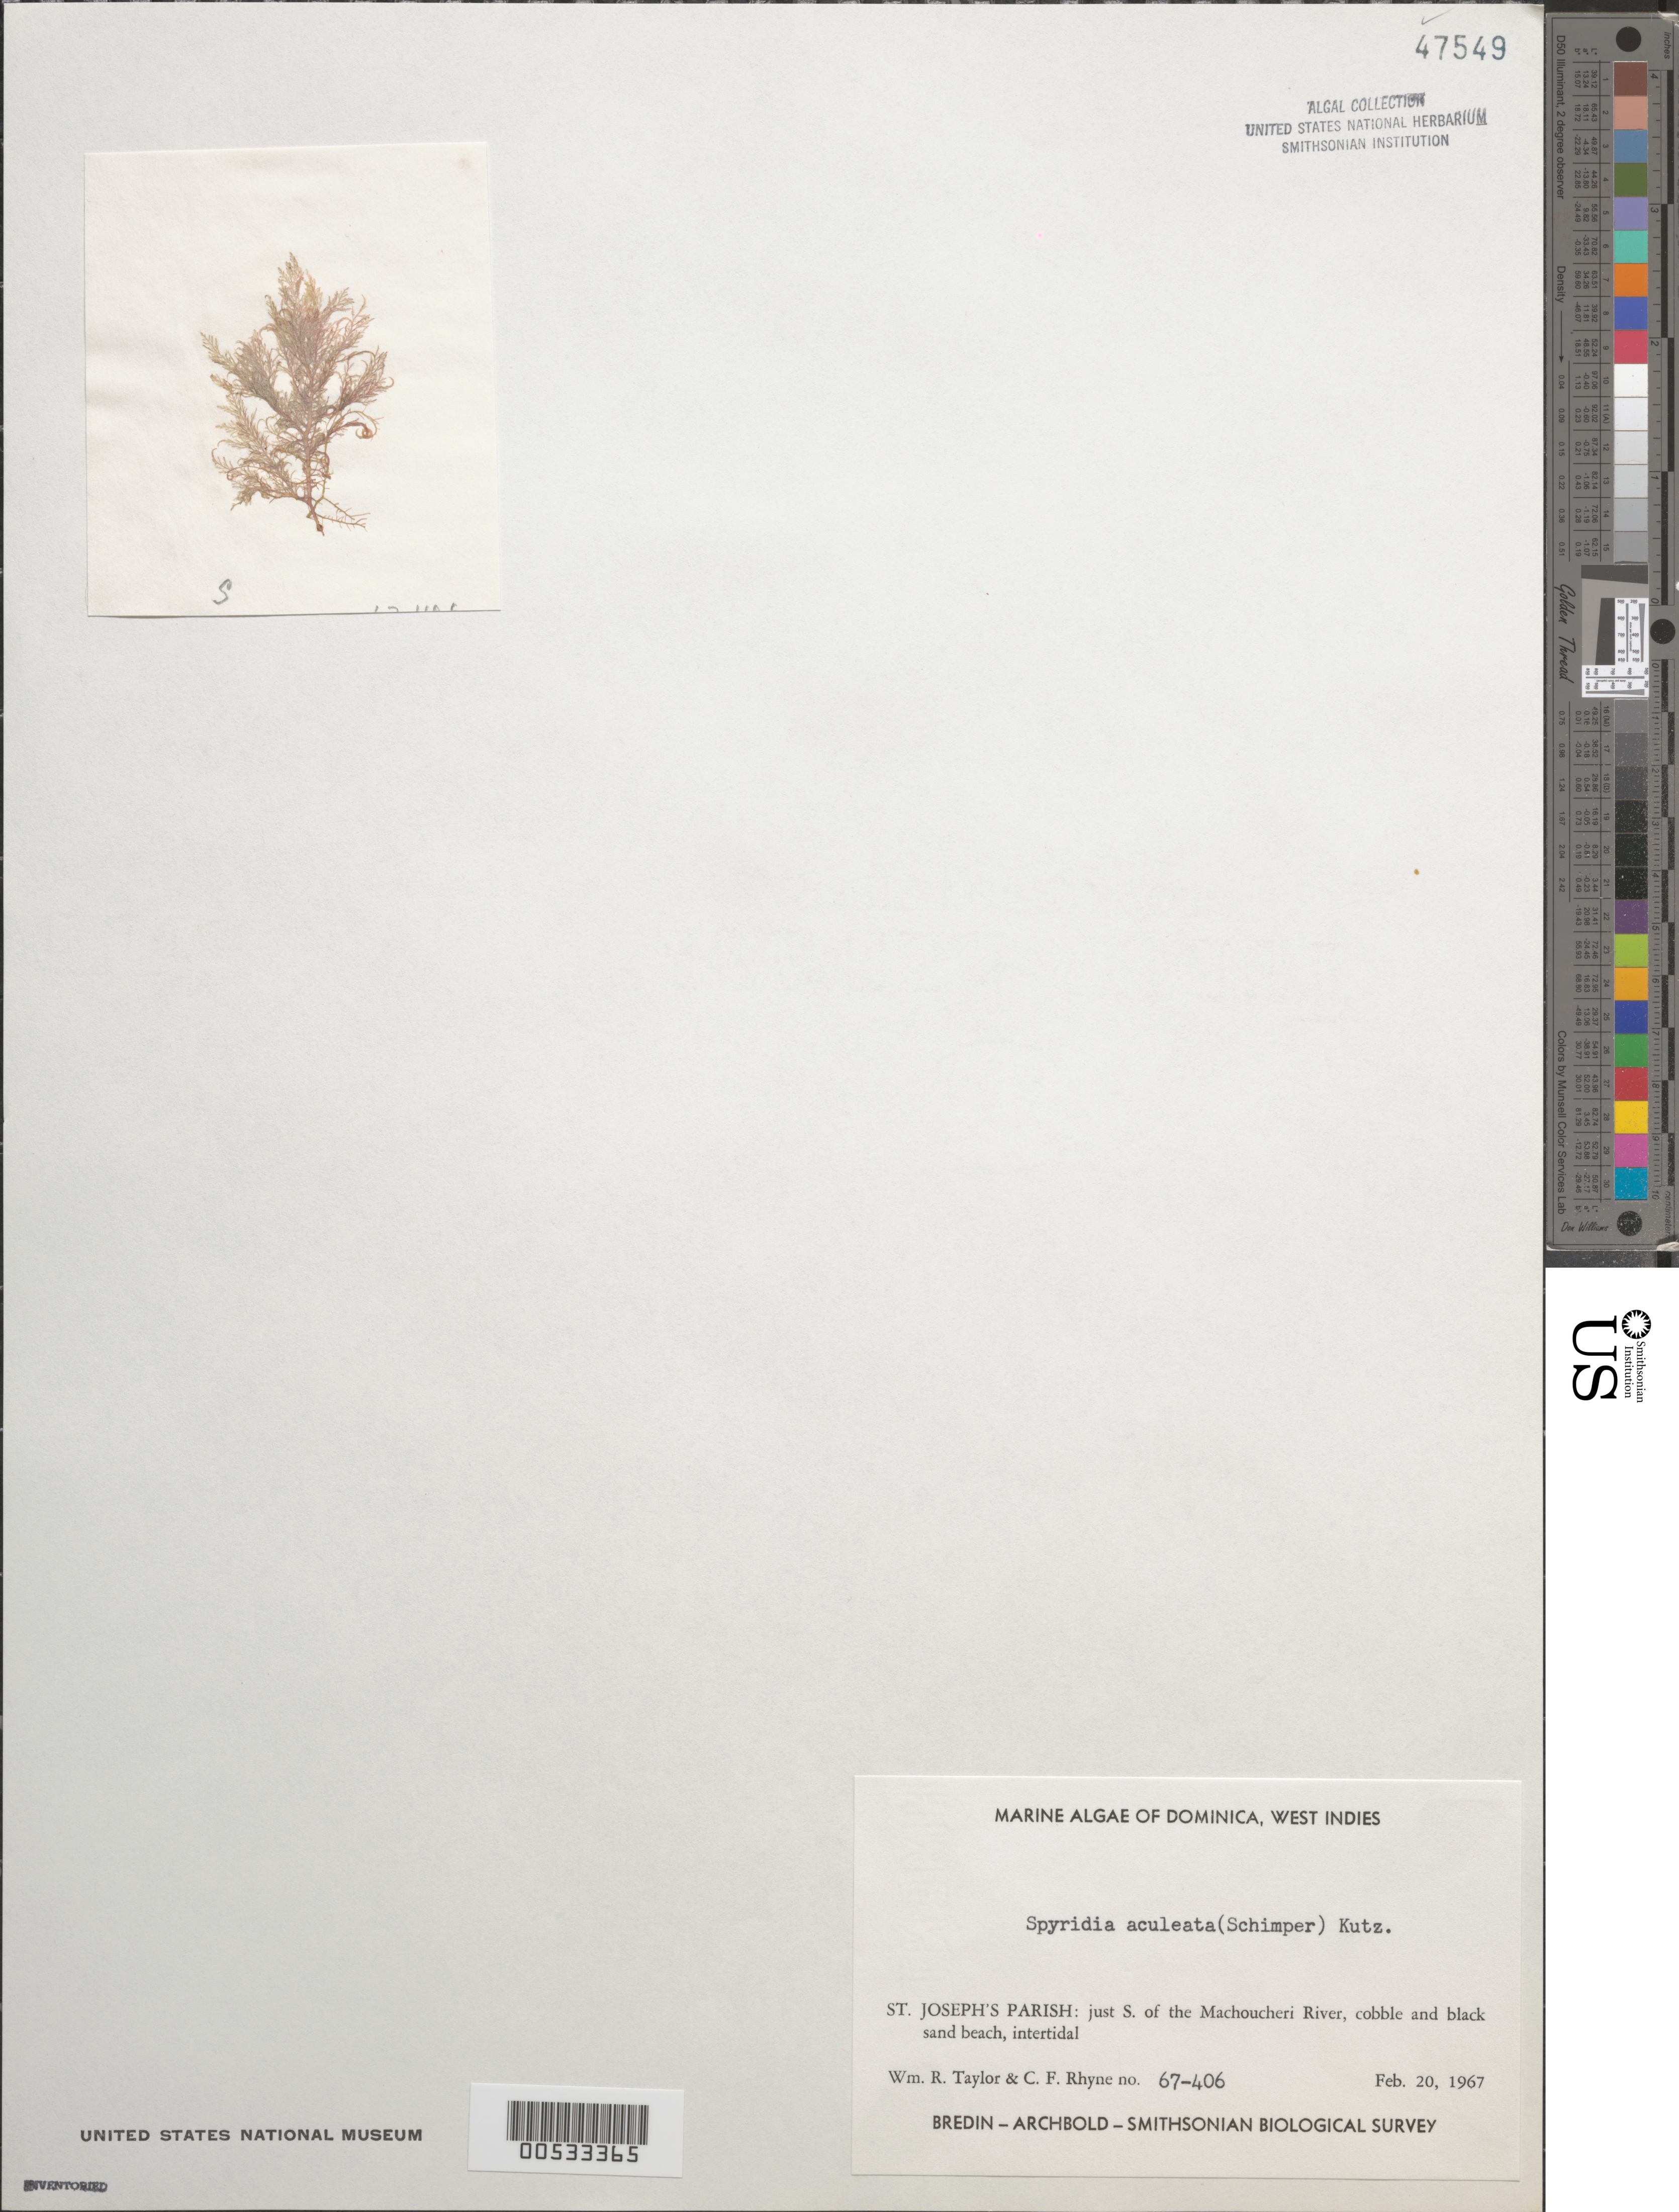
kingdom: Plantae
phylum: Rhodophyta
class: Florideophyceae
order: Ceramiales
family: Spyridiaceae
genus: Spyridia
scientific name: Spyridia aculeata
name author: (C. Agardh ex Decne.) Kütz.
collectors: W. R. Taylor & C. Rhyne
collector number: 67-406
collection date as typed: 20 Feb 1967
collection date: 1967-02-20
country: Dominica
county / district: St. Joseph's Parish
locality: Just south of Machoucheri River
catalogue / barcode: US 47549